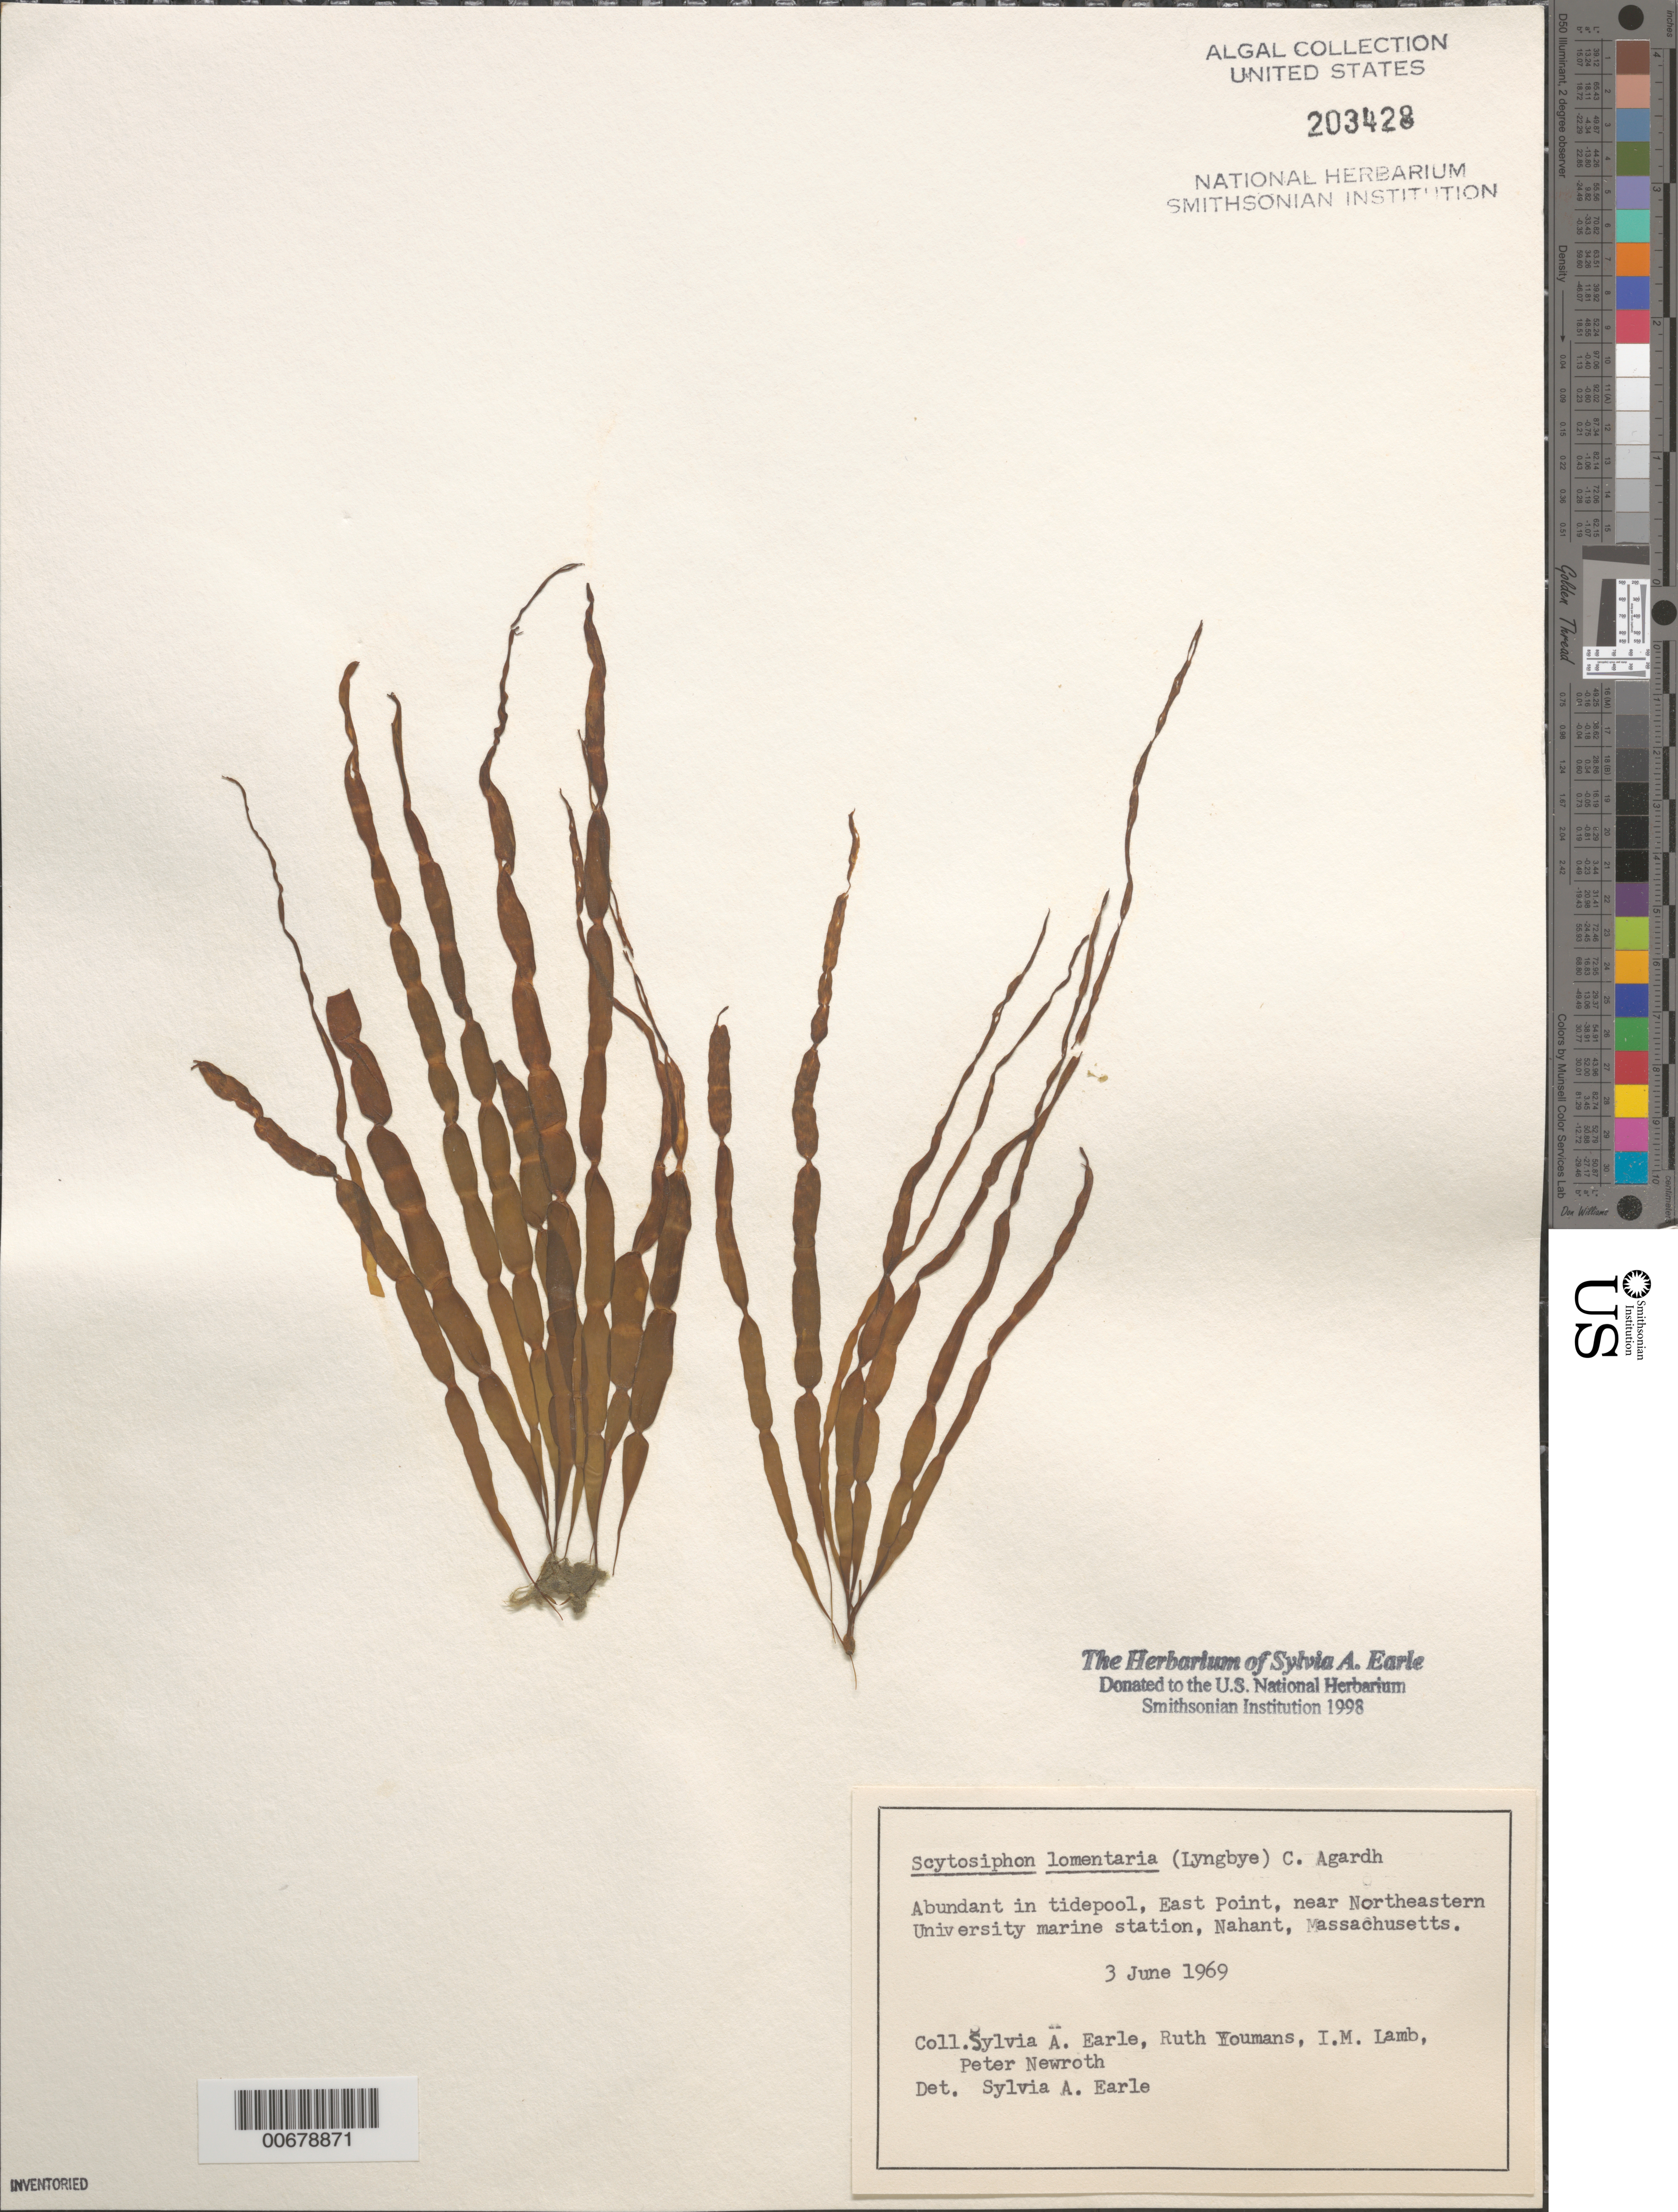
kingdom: Chromista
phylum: Ochrophyta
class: Phaeophyceae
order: Scytosiphonales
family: Scytosiphonaceae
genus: Scytosiphon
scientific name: Scytosiphon lomentaria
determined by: Earle, S. A.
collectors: S. A. Earle, R. Youmans, I. M. Lamb & P. R. Newroth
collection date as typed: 03 Jun 1969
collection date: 1969-06-03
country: United States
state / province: Massachusetts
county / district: Essex County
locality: East Point, Nahant, near Northeastern University marine station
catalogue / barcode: US 203428